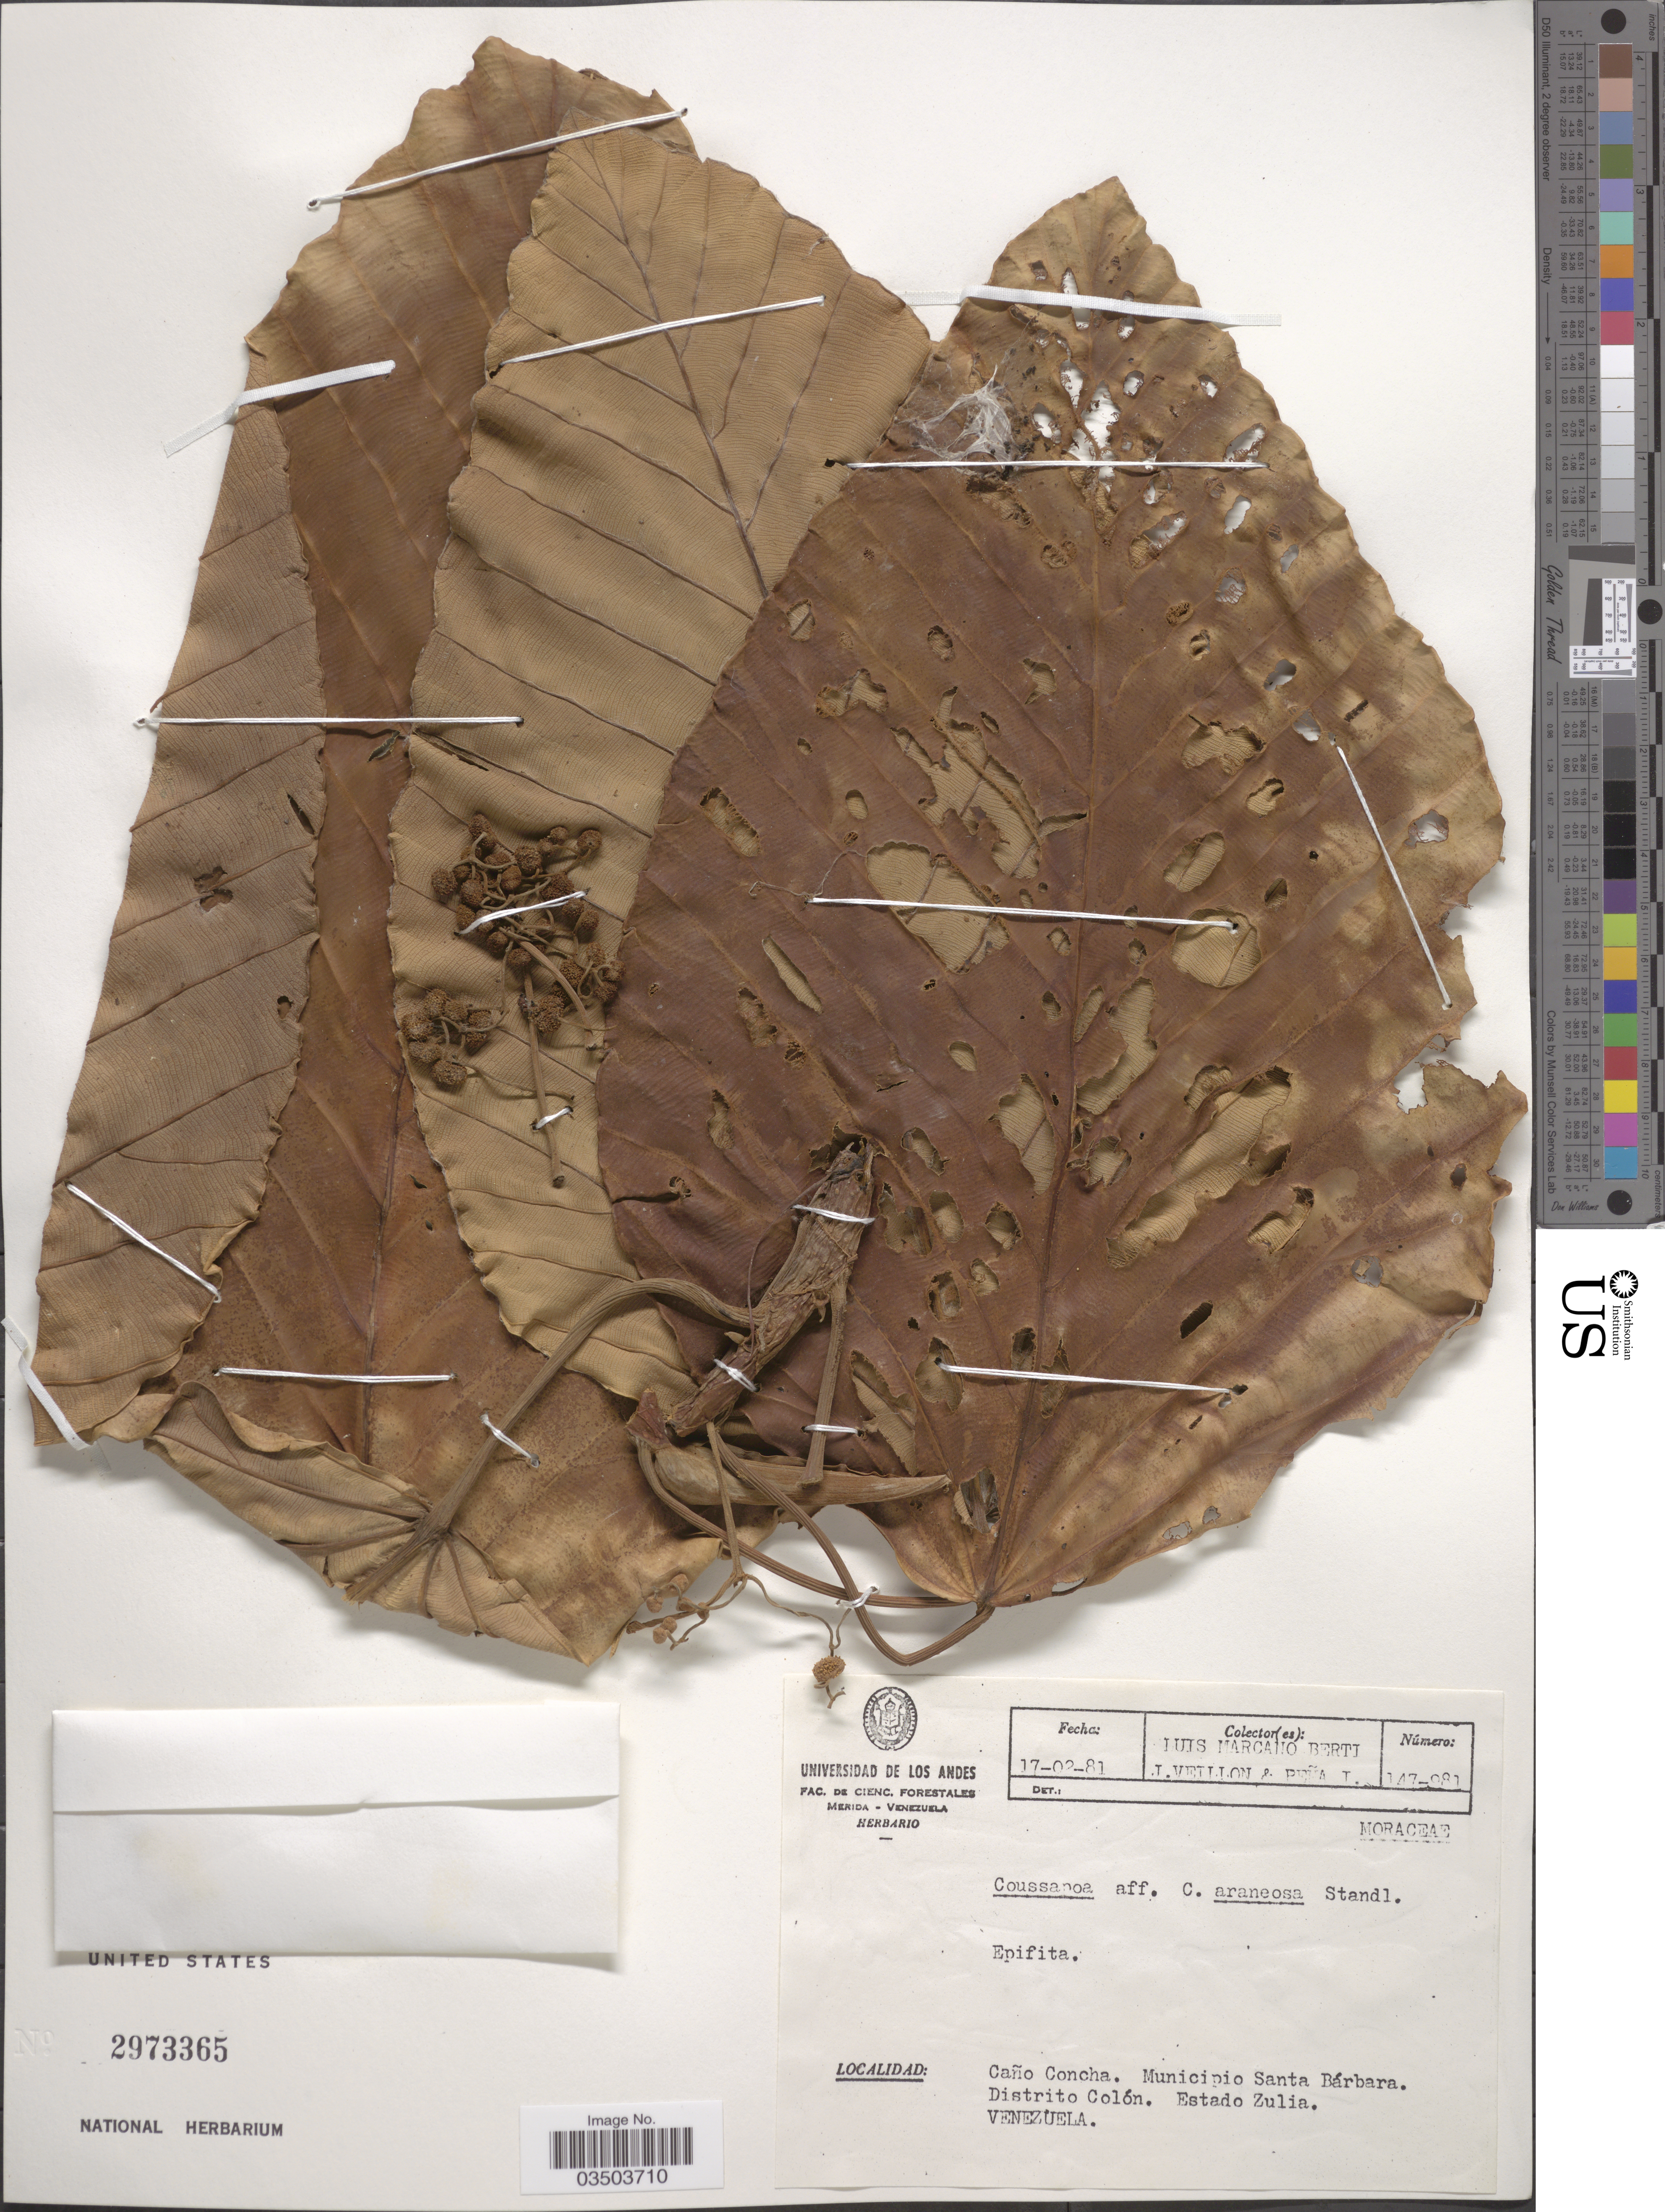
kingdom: Plantae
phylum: Tracheophyta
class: Magnoliopsida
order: Rosales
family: Urticaceae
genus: Coussapoa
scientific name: Coussapoa villosa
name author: Poepp. & Endl.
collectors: L. Marcano-Berti, J. Veillon & I. Pena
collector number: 147-981*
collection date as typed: Transcribed d/m/y: 17/2/81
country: Venezuela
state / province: Zulia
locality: Caño Concha. Municipio Santa Bárbara. Distrito Colón.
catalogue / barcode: US 2973365